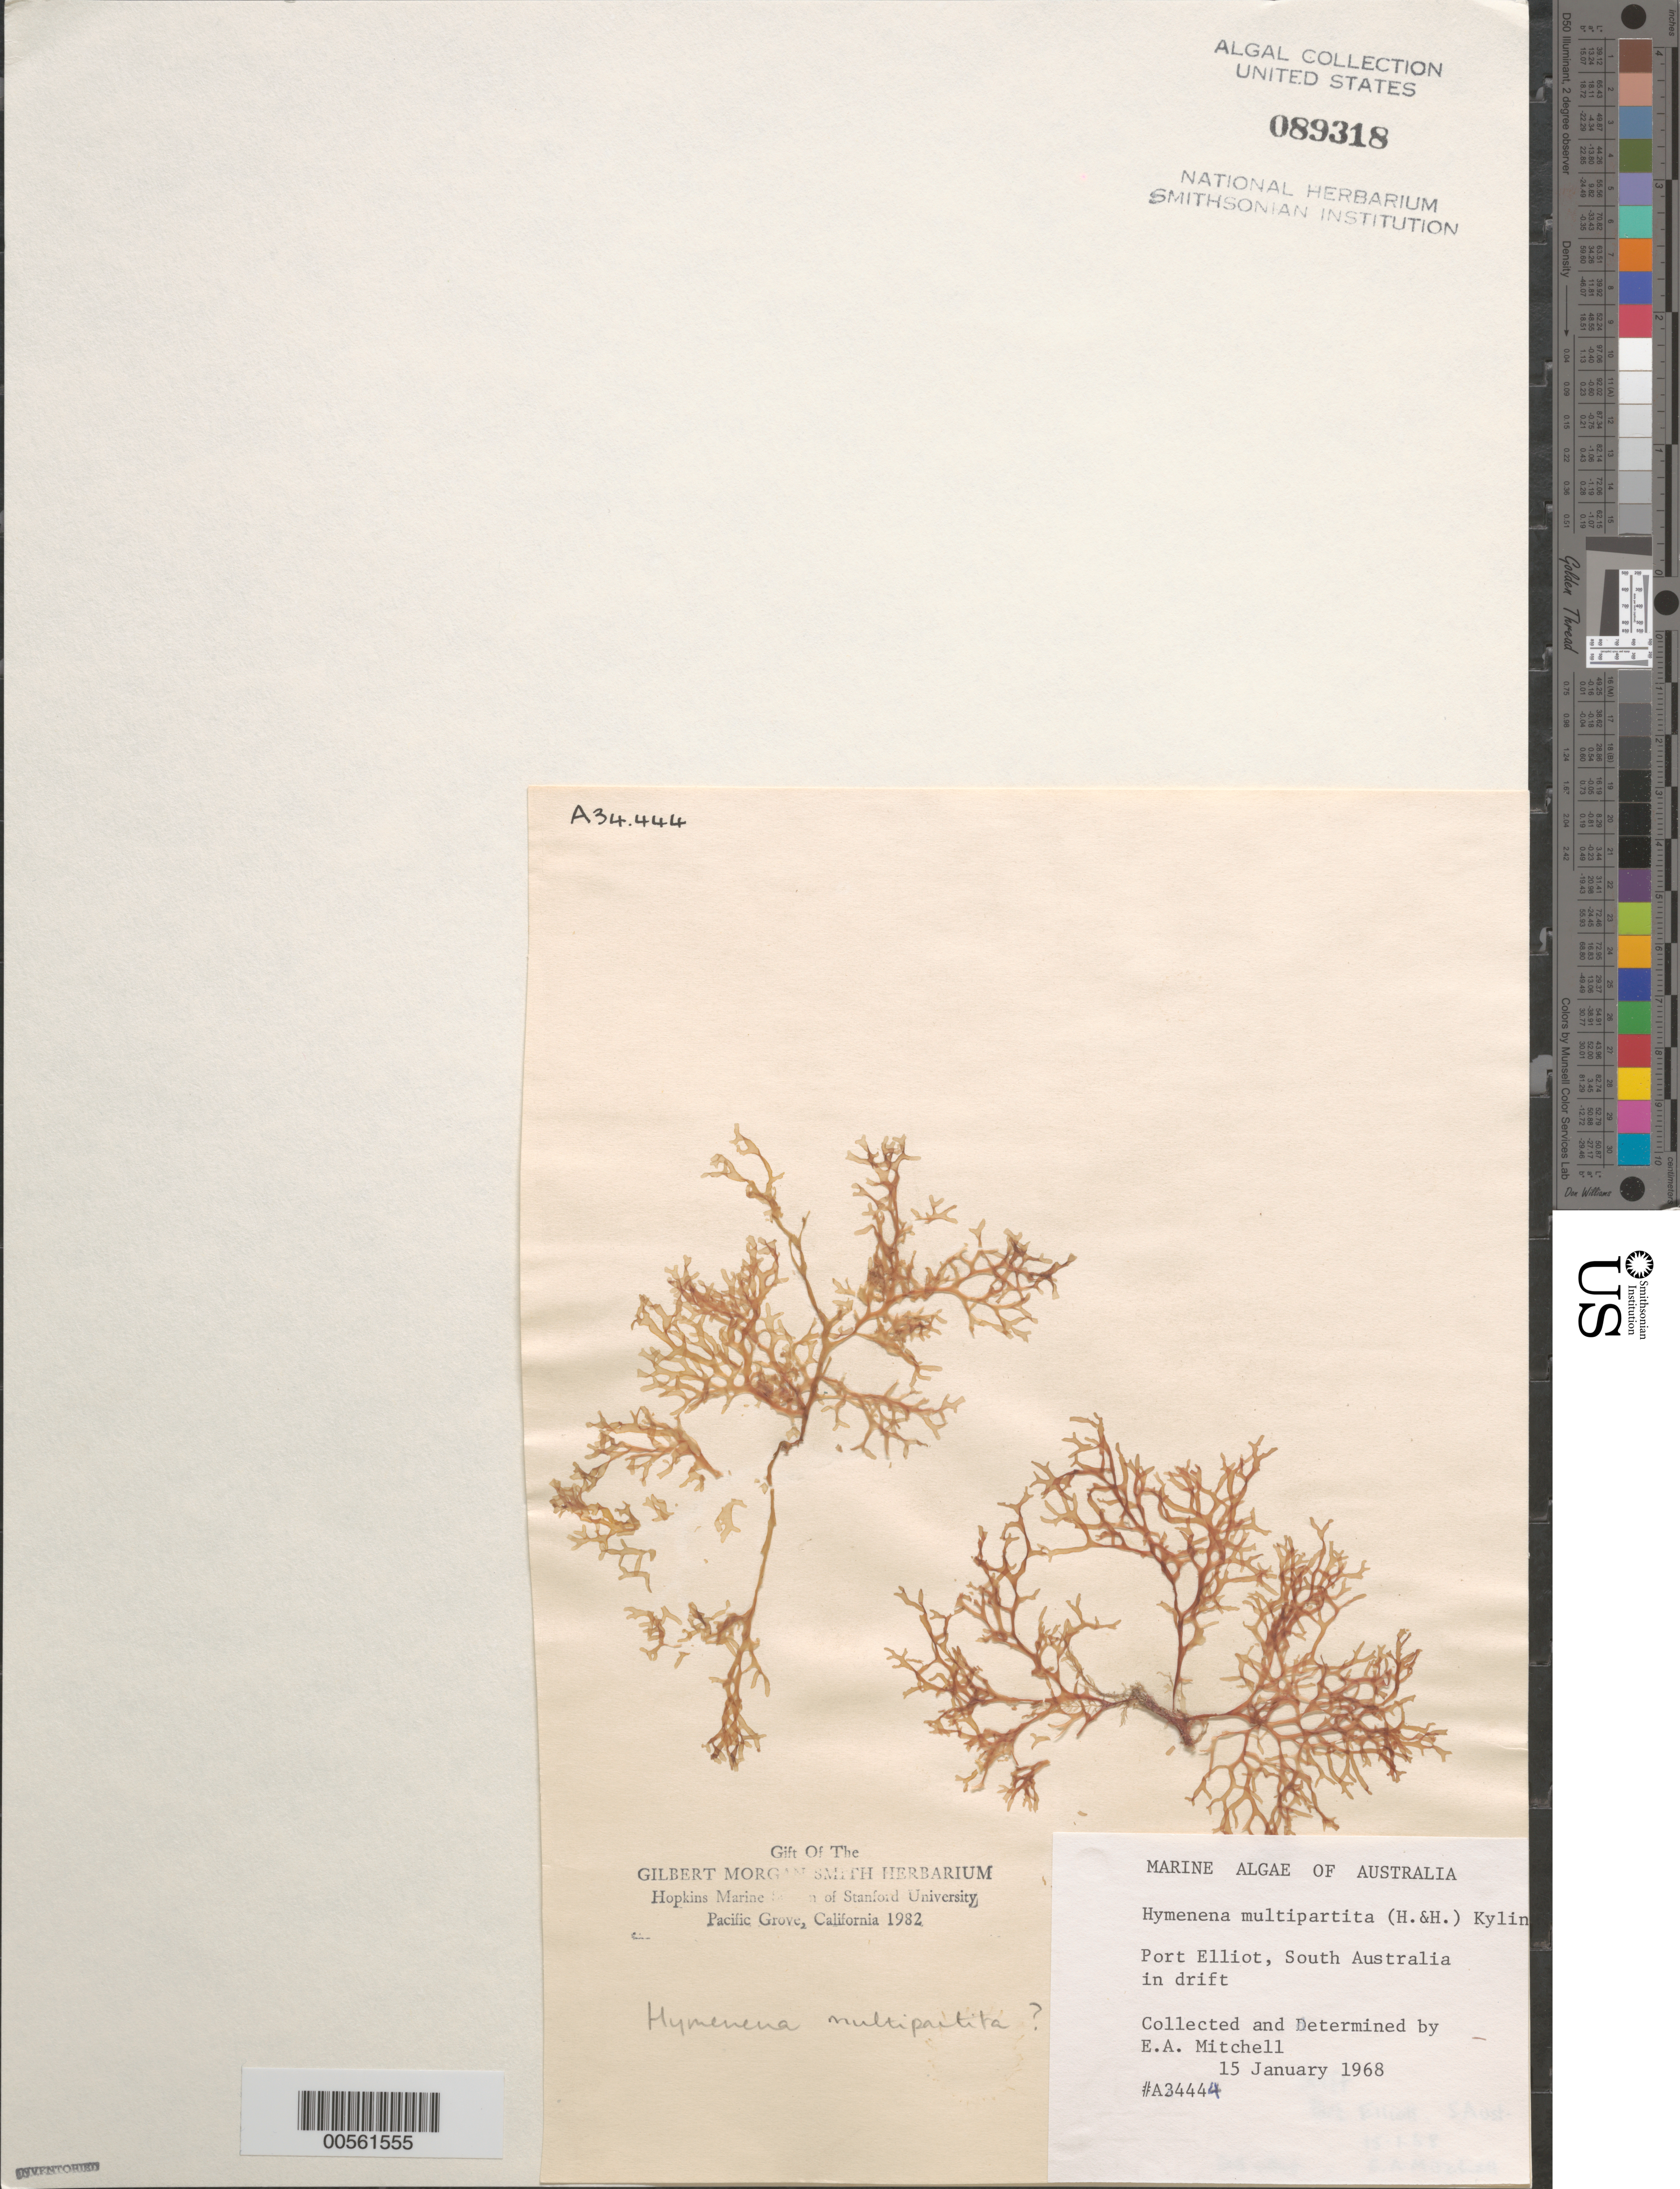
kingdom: Plantae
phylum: Rhodophyta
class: Florideophyceae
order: Ceramiales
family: Delesseriaceae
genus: Hymenena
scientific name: Hymenena multipartita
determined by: Mitchell, E. A.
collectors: E. Mitchell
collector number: A34444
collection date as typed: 15 Jan 1968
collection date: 1968-01-15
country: Australia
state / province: South Australia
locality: Port Elliot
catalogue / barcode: US 89318